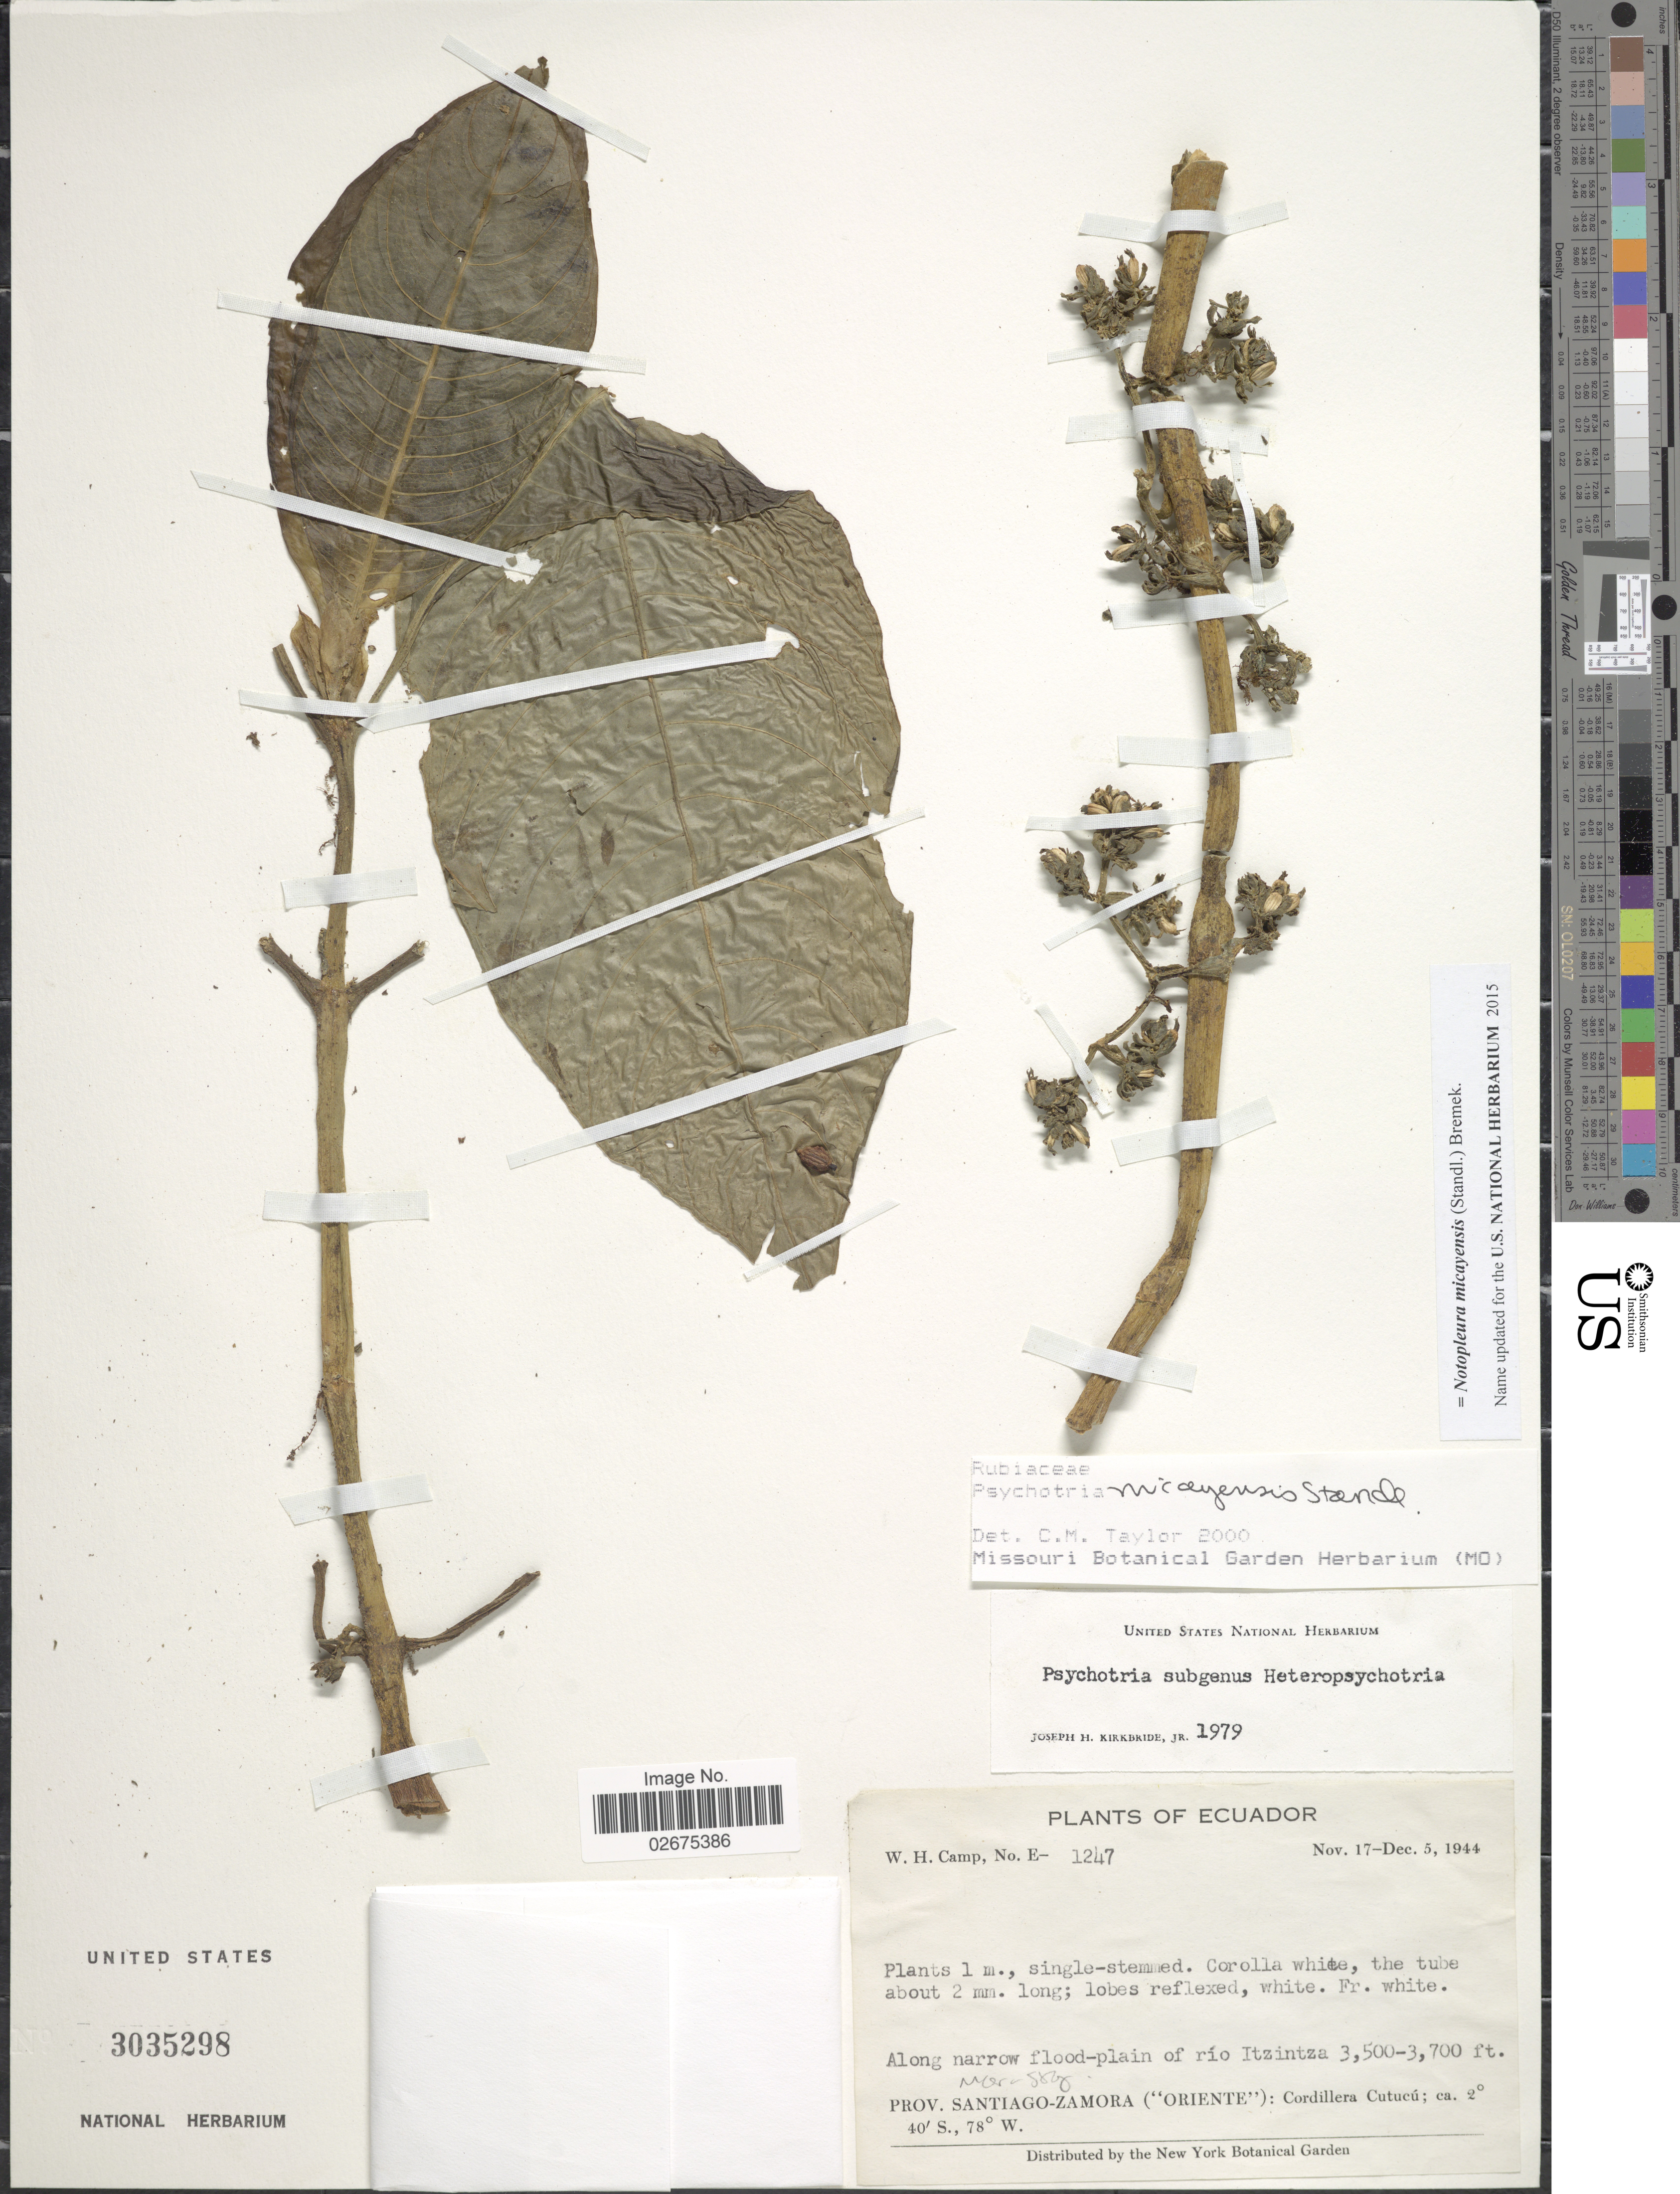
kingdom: Plantae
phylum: Tracheophyta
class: Magnoliopsida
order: Gentianales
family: Rubiaceae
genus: Notopleura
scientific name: Notopleura micayensis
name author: (Standl.) Bremek.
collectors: W. H. Camp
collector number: E-1247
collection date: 1944-11-17/1944-12-05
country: Ecuador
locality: Along narrow flood-plain of río Itzintza, Prov. Santiago-Zamora ('Oriente'): Cordillera Cutucú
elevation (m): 1067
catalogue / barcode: US 3035298